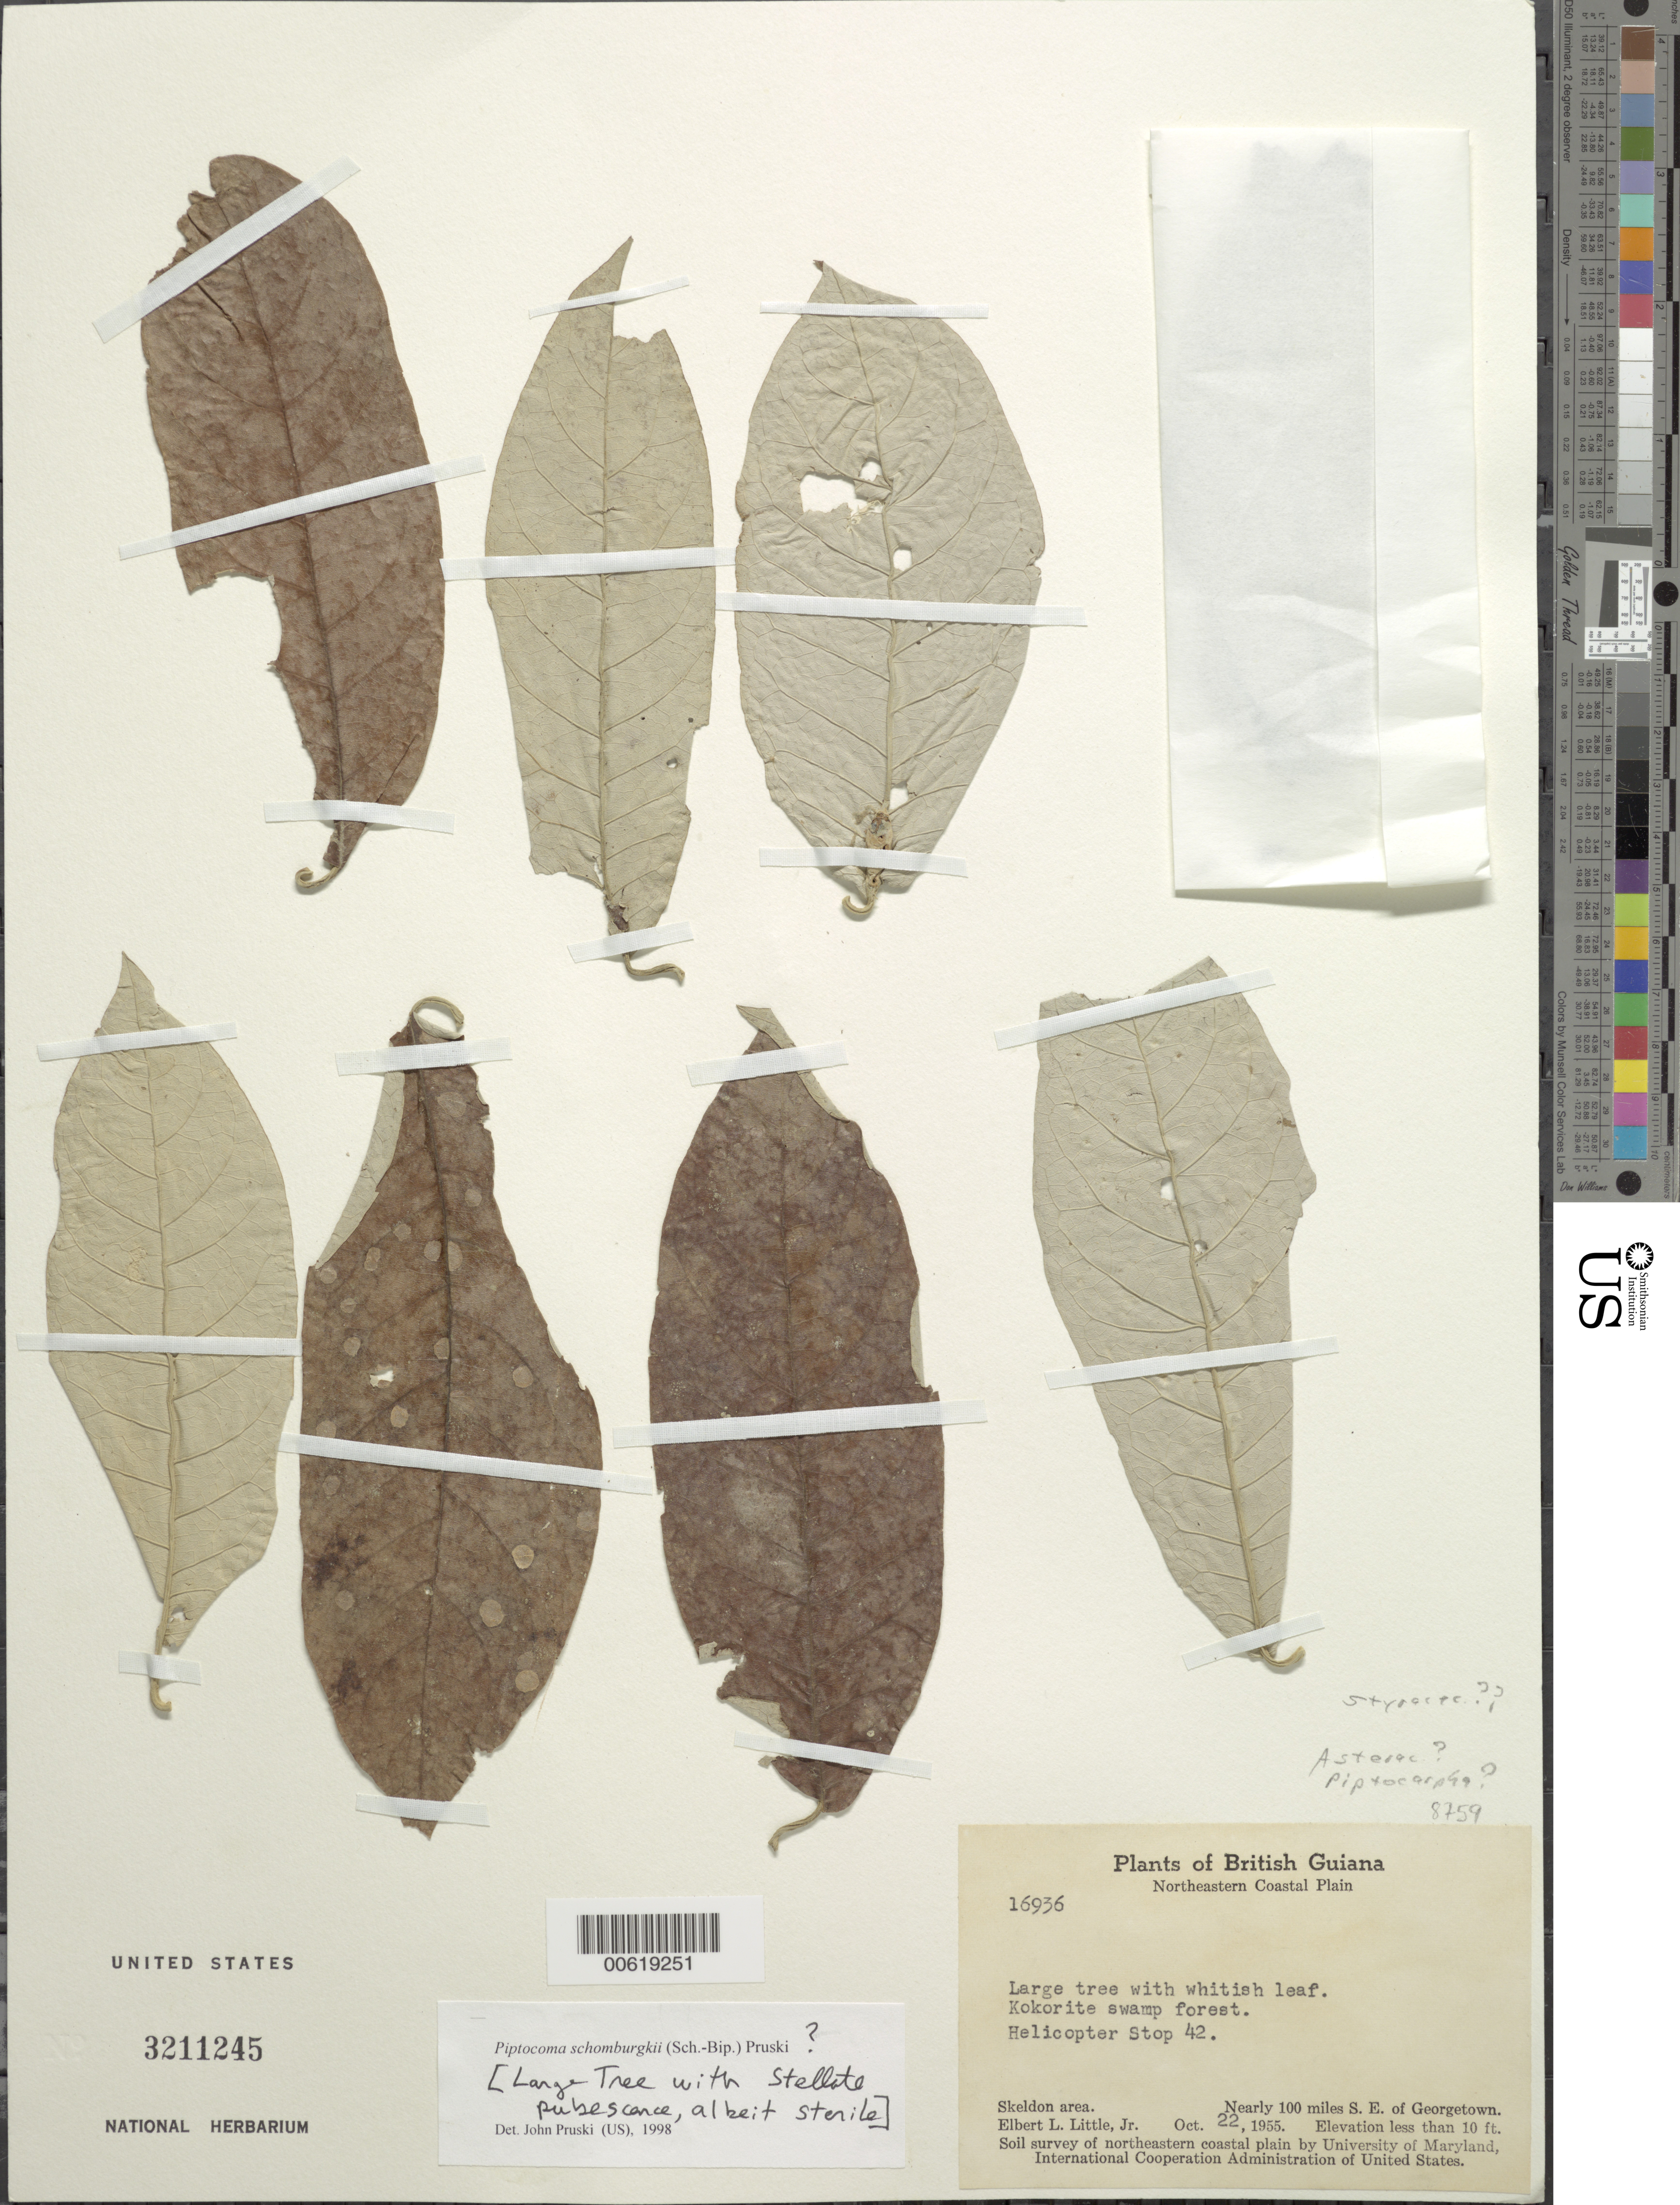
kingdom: Plantae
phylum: Tracheophyta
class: Magnoliopsida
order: Asterales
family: Asteraceae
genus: Piptocoma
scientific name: Piptocoma schomburgkii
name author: (Sch. Bip.) Pruski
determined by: Pruski, J. F.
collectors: E. L. Little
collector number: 16936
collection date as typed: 22-Oct-55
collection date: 1955-10-22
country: Guyana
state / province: E. Berbice-Corentyne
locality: Skeldon area, ca. 100 miles SE of Georgetown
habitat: Kokorite swamp forest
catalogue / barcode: US 3211245